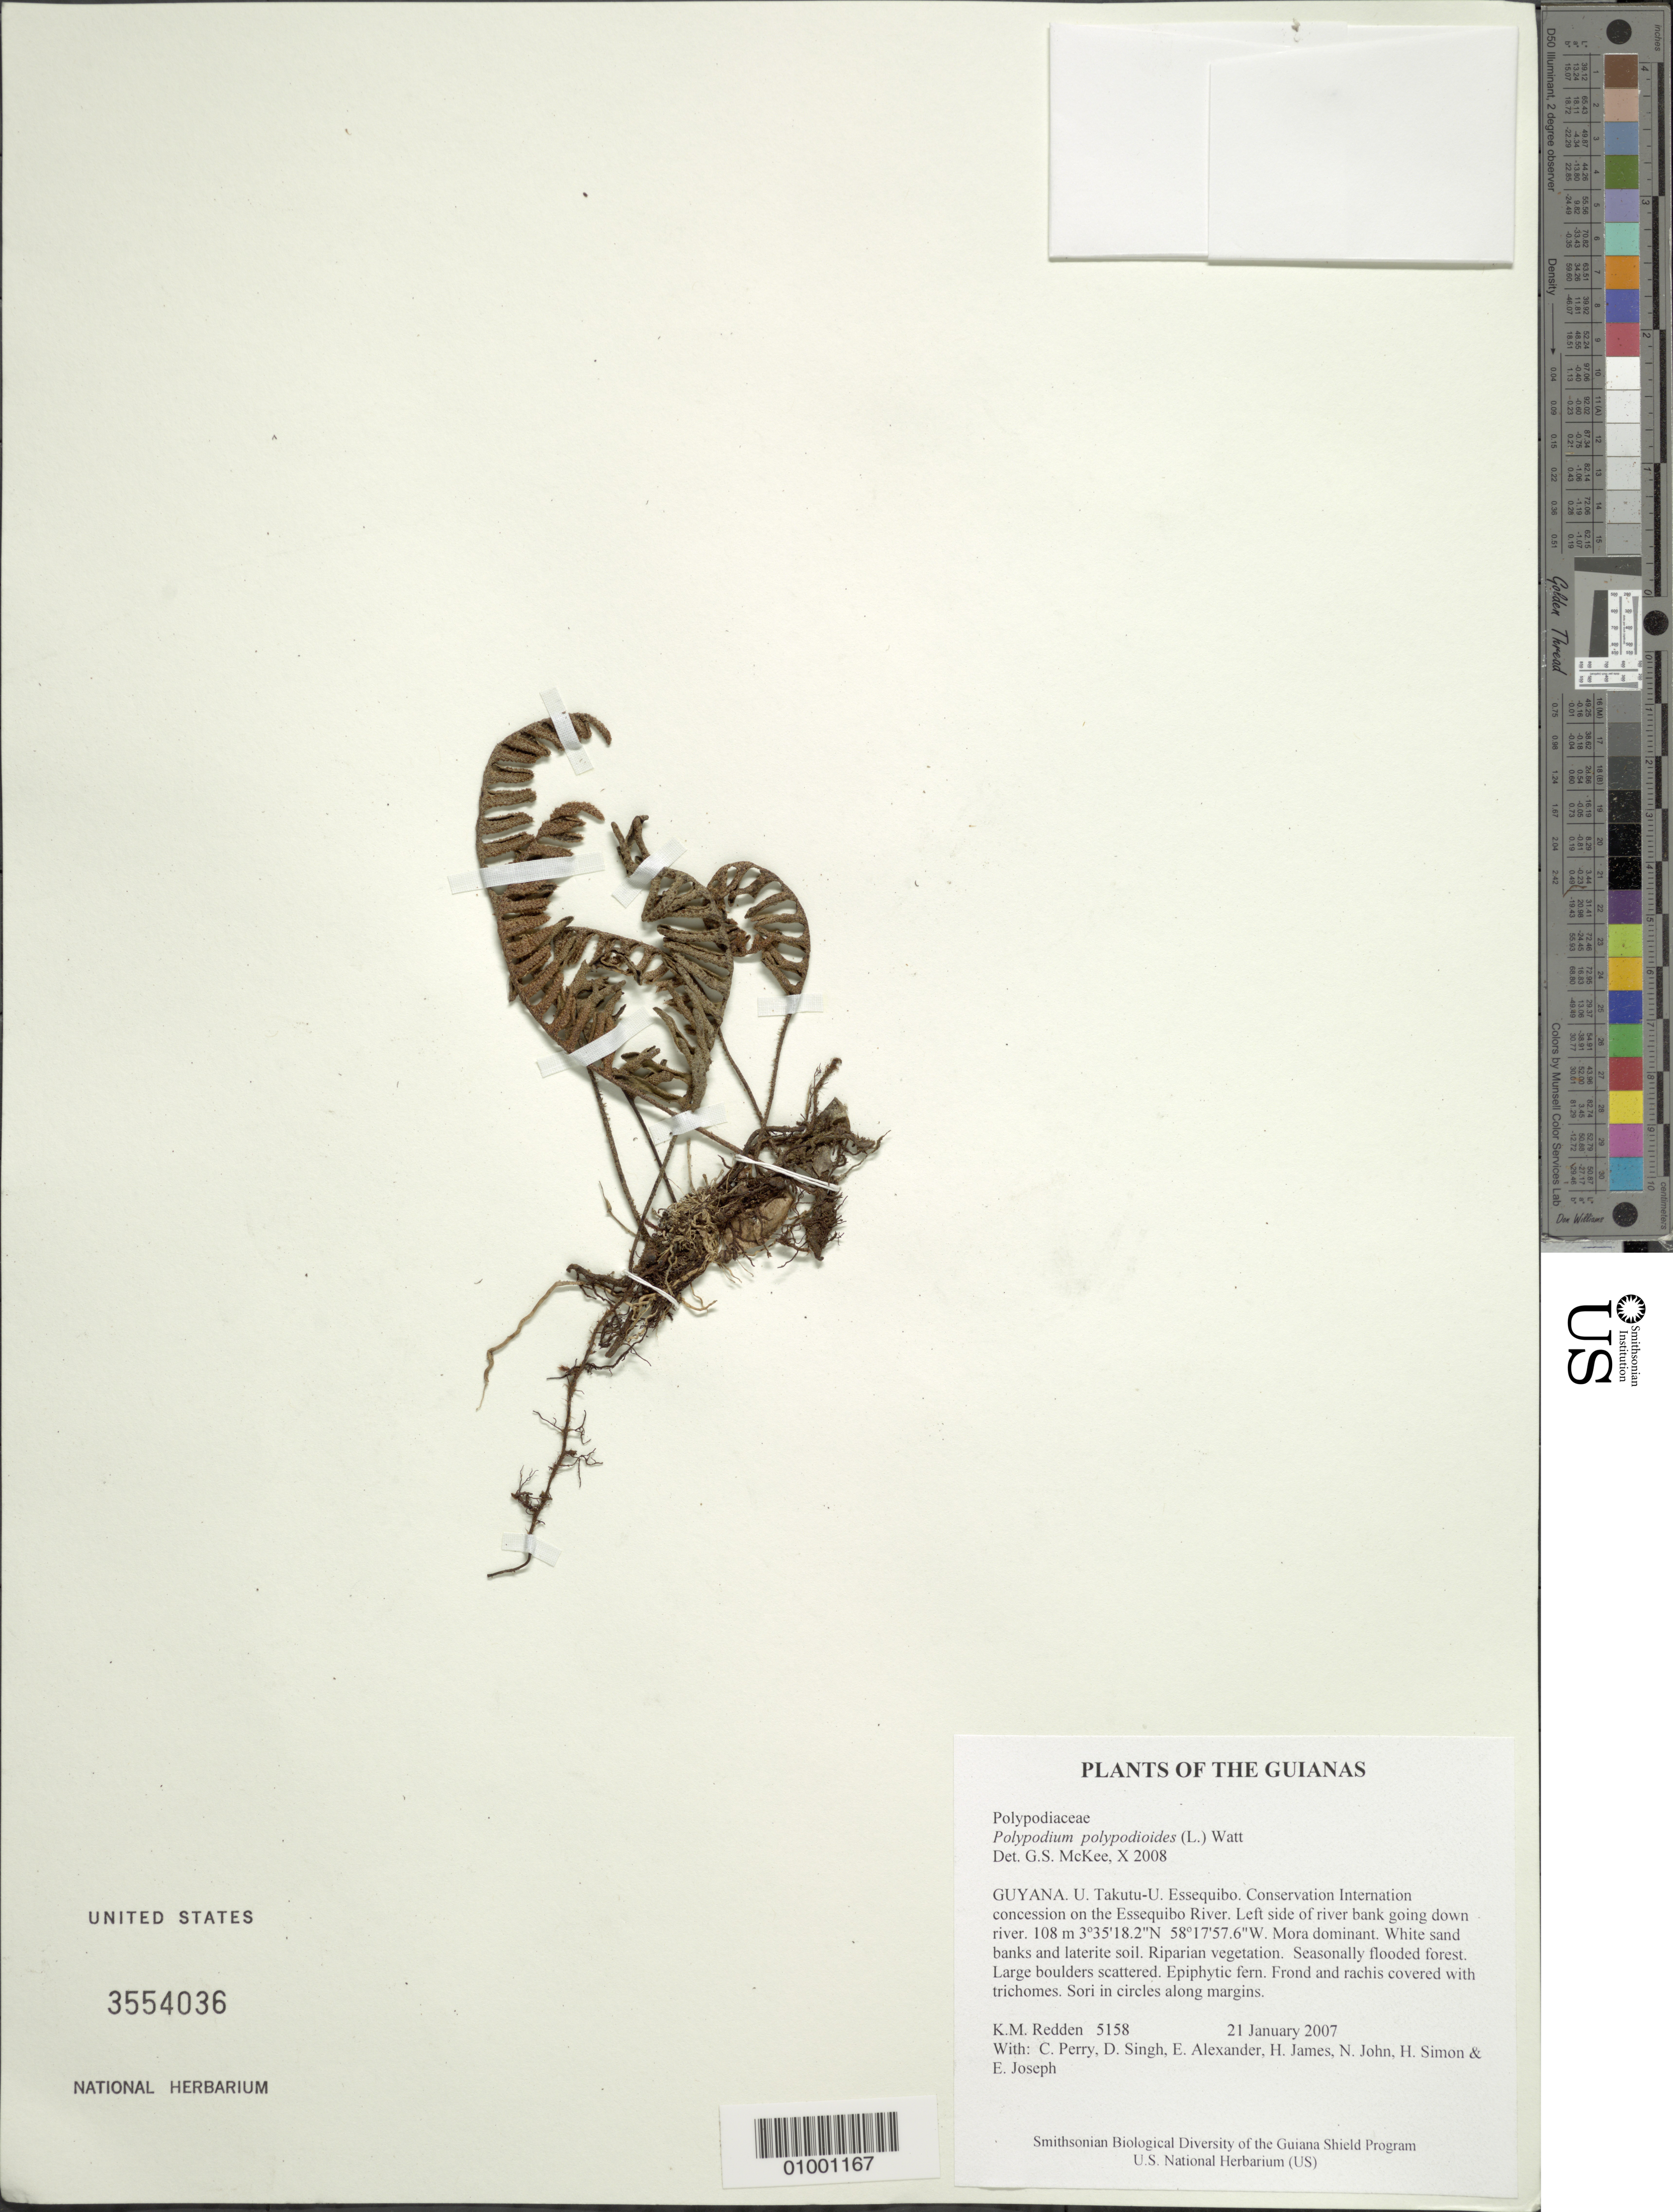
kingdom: Plantae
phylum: Tracheophyta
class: Polypodiopsida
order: Polypodiales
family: Polypodiaceae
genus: Pleopeltis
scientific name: Pleopeltis polypodioides var. burchellii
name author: (Baker) A.R. Sm.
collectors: K. M. Redden, C. Perry, D. Singh, E. Alexander, H. James, N. John, H. Simon & E. Joseph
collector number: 5158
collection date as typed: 21 January 2007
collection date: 2007-01-21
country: Guyana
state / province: U. Takutu-U. Essequibo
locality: Conservation International concession on the Essequibo River. Left side of river bank going down river.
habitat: Mora dominant. White sand banks and laterite soil. Riparian vegetation. Seasonally flooded forest. Large boulders scattered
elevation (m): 108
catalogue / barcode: US 3554036